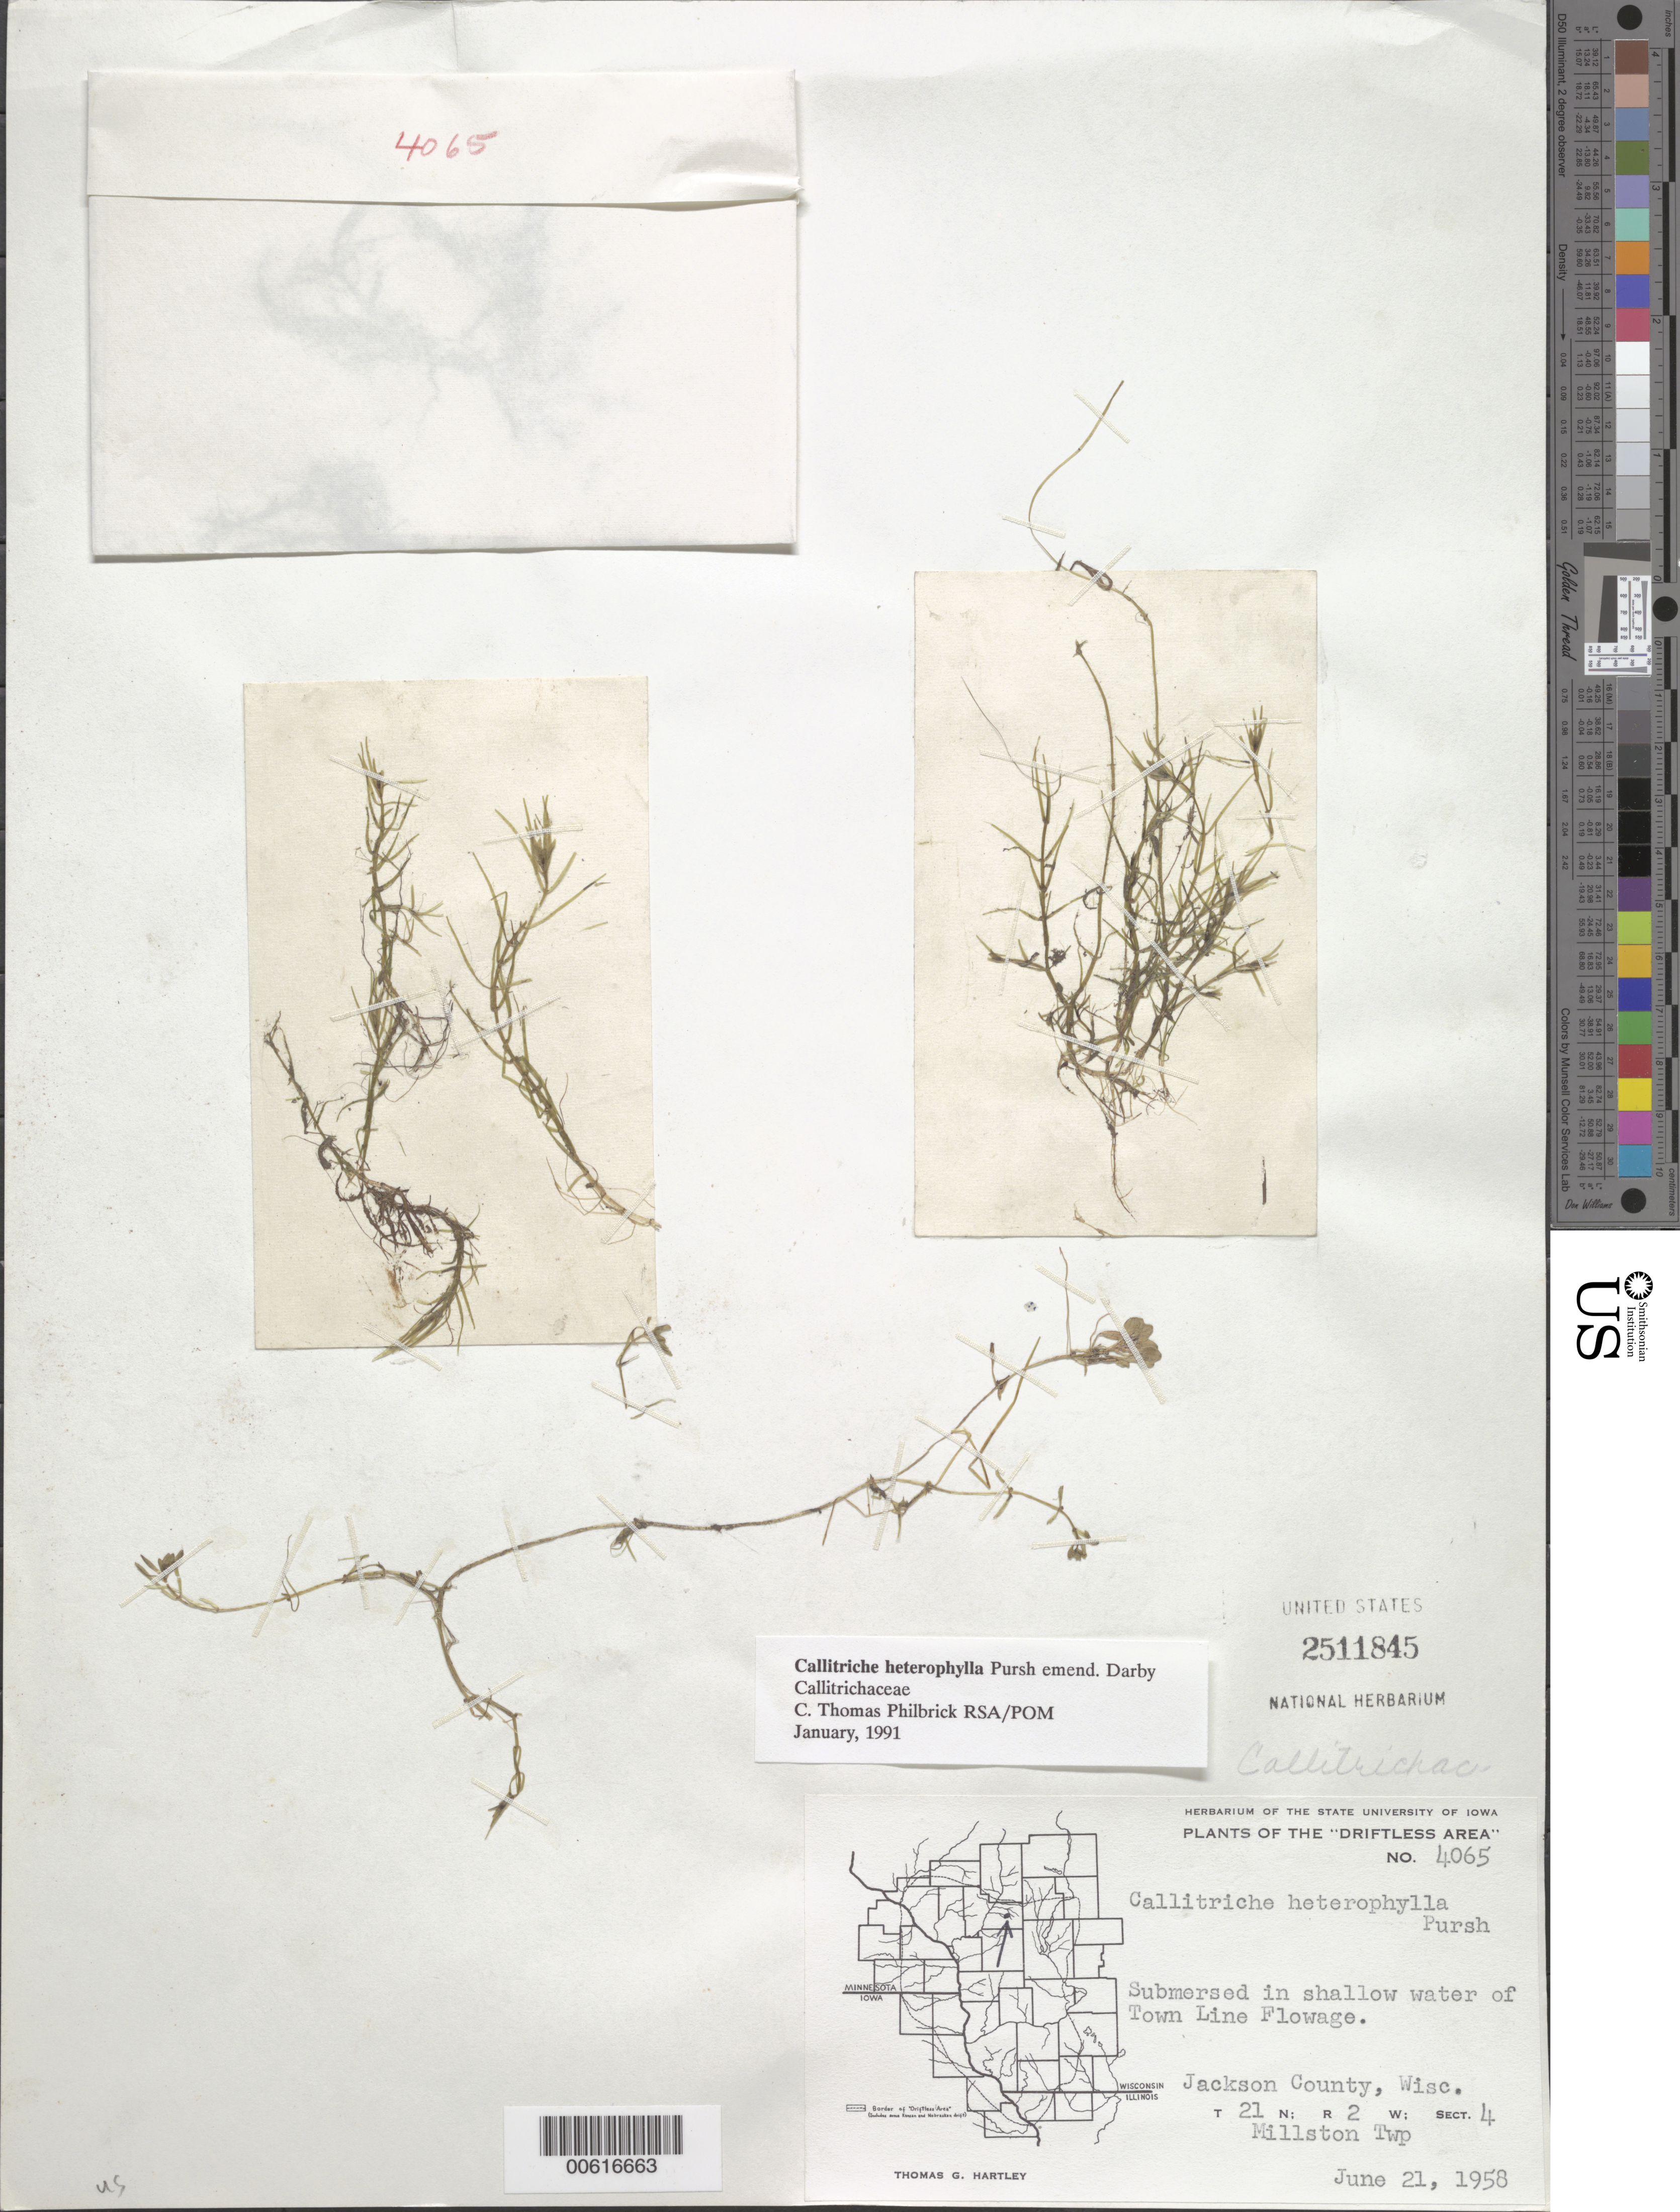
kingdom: Plantae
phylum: Tracheophyta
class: Magnoliopsida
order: Lamiales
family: Plantaginaceae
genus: Callitriche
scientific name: Callitriche heterophylla Pursh emend. Darby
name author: Pursh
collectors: T. G. Hartley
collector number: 4065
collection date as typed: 21 Jun 1958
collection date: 1958-06-21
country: United States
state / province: Wisconsin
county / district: Jackson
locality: Town Line Flowage, Millston Twp.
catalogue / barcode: US 2511845